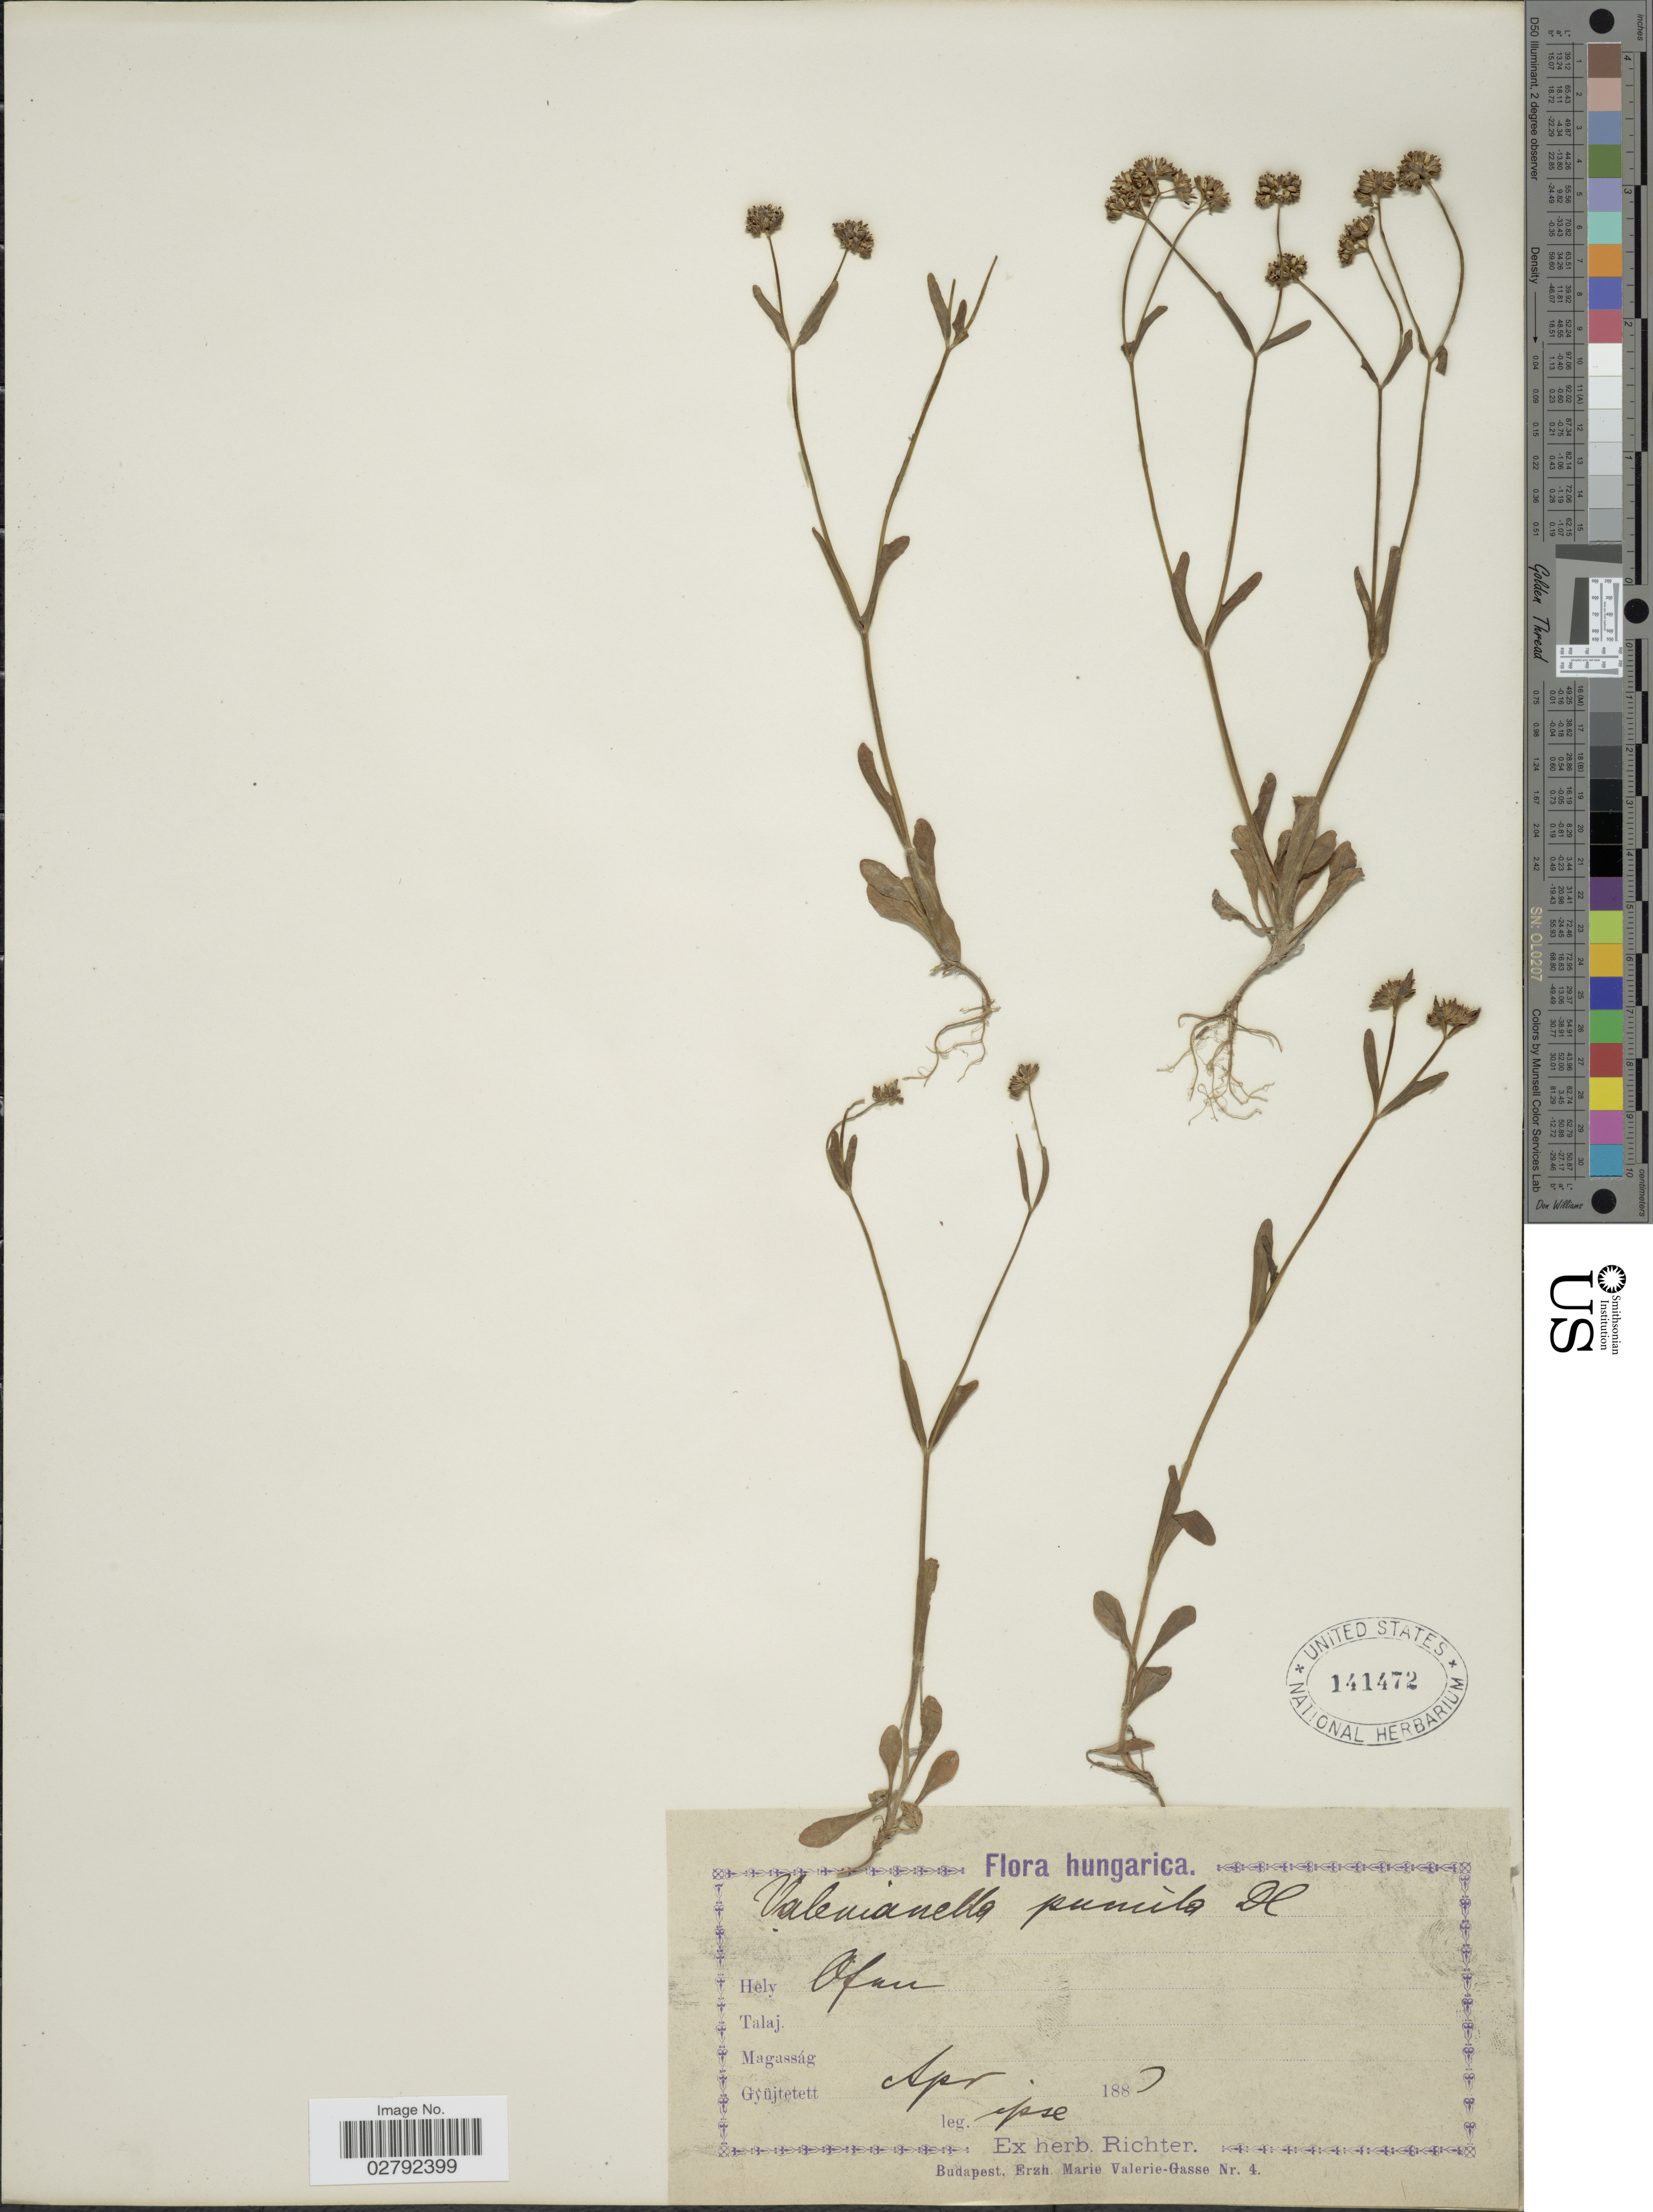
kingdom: Plantae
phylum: Tracheophyta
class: Magnoliopsida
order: Dipsacales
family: Caprifoliaceae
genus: Valerianella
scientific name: Valerianella pumila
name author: (L.) DC.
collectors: -- Richter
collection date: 1883-04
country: Hungary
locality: Ofan [interpreted] [unsure placement]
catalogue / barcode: US 141472